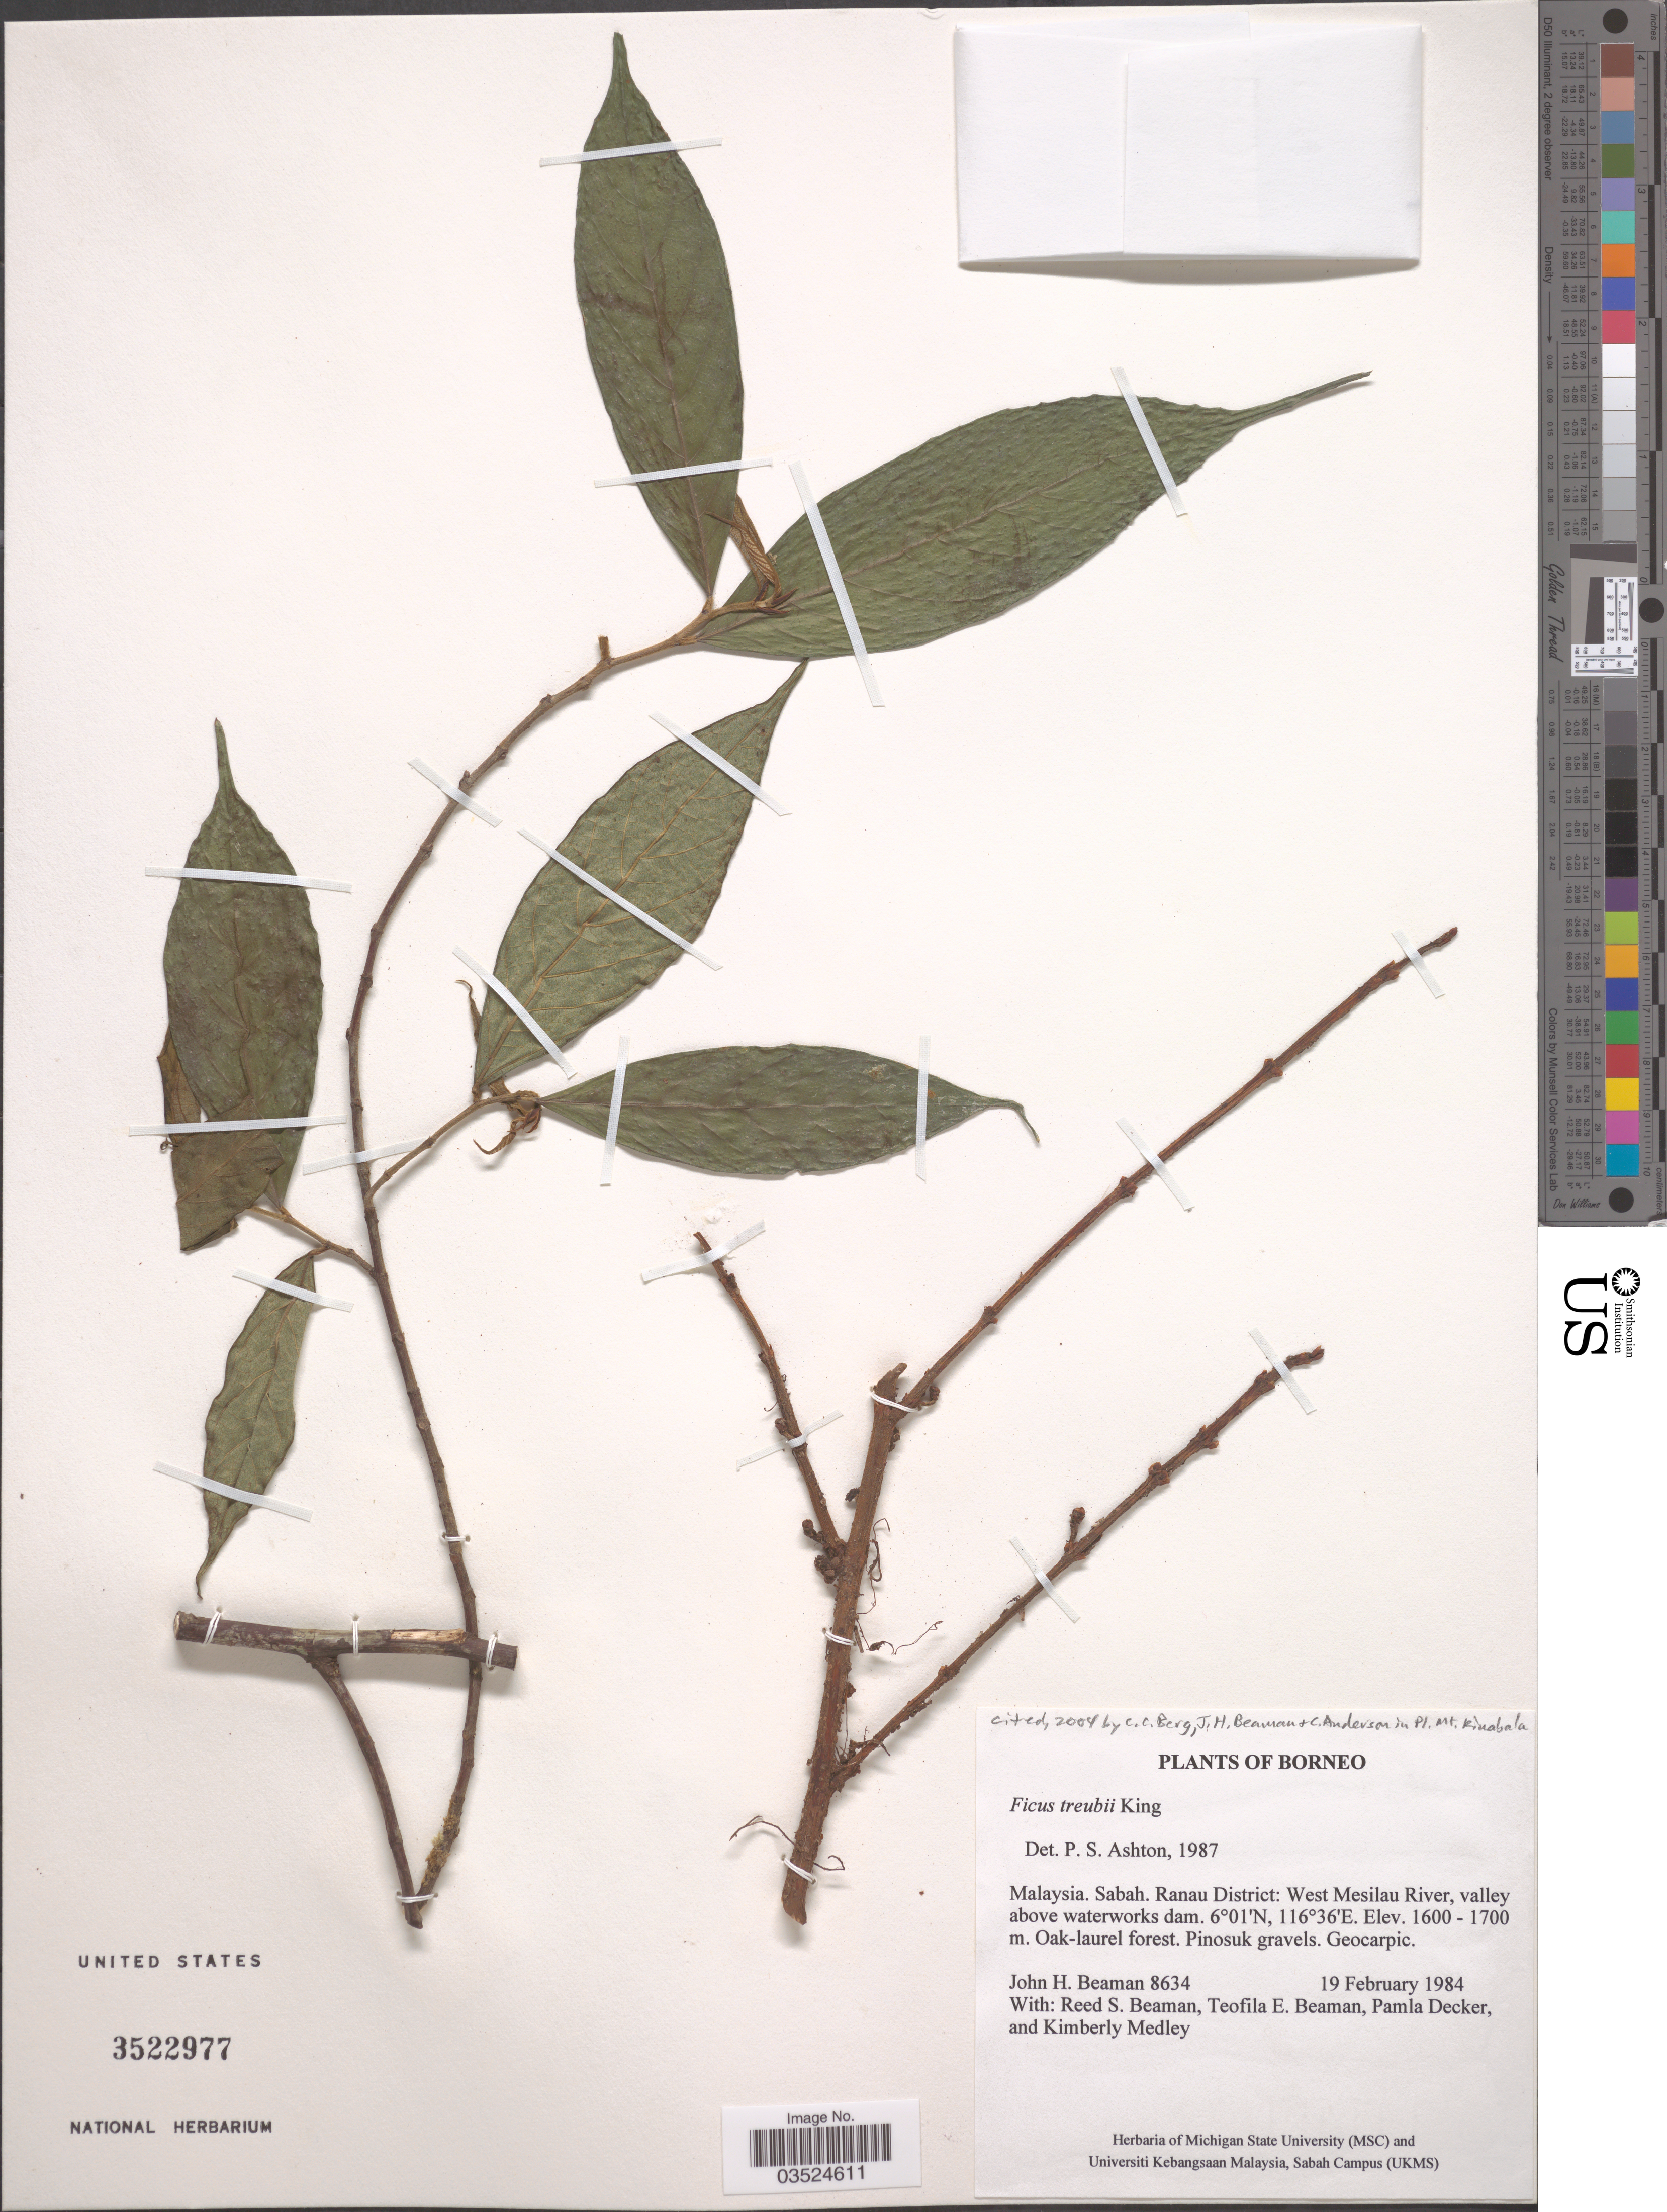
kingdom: Plantae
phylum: Tracheophyta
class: Magnoliopsida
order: Rosales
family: Moraceae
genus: Ficus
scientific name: Ficus treubii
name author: King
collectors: J. H. Beaman, R. S. Beaman, T. E. Beaman, P. Decker & K. Medley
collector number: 8634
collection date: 1984-02-19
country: Malaysia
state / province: Sabah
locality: Borneo. Ranau District: West Mesilau River, valley above waterworks dam.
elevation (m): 1600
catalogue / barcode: US 3522977